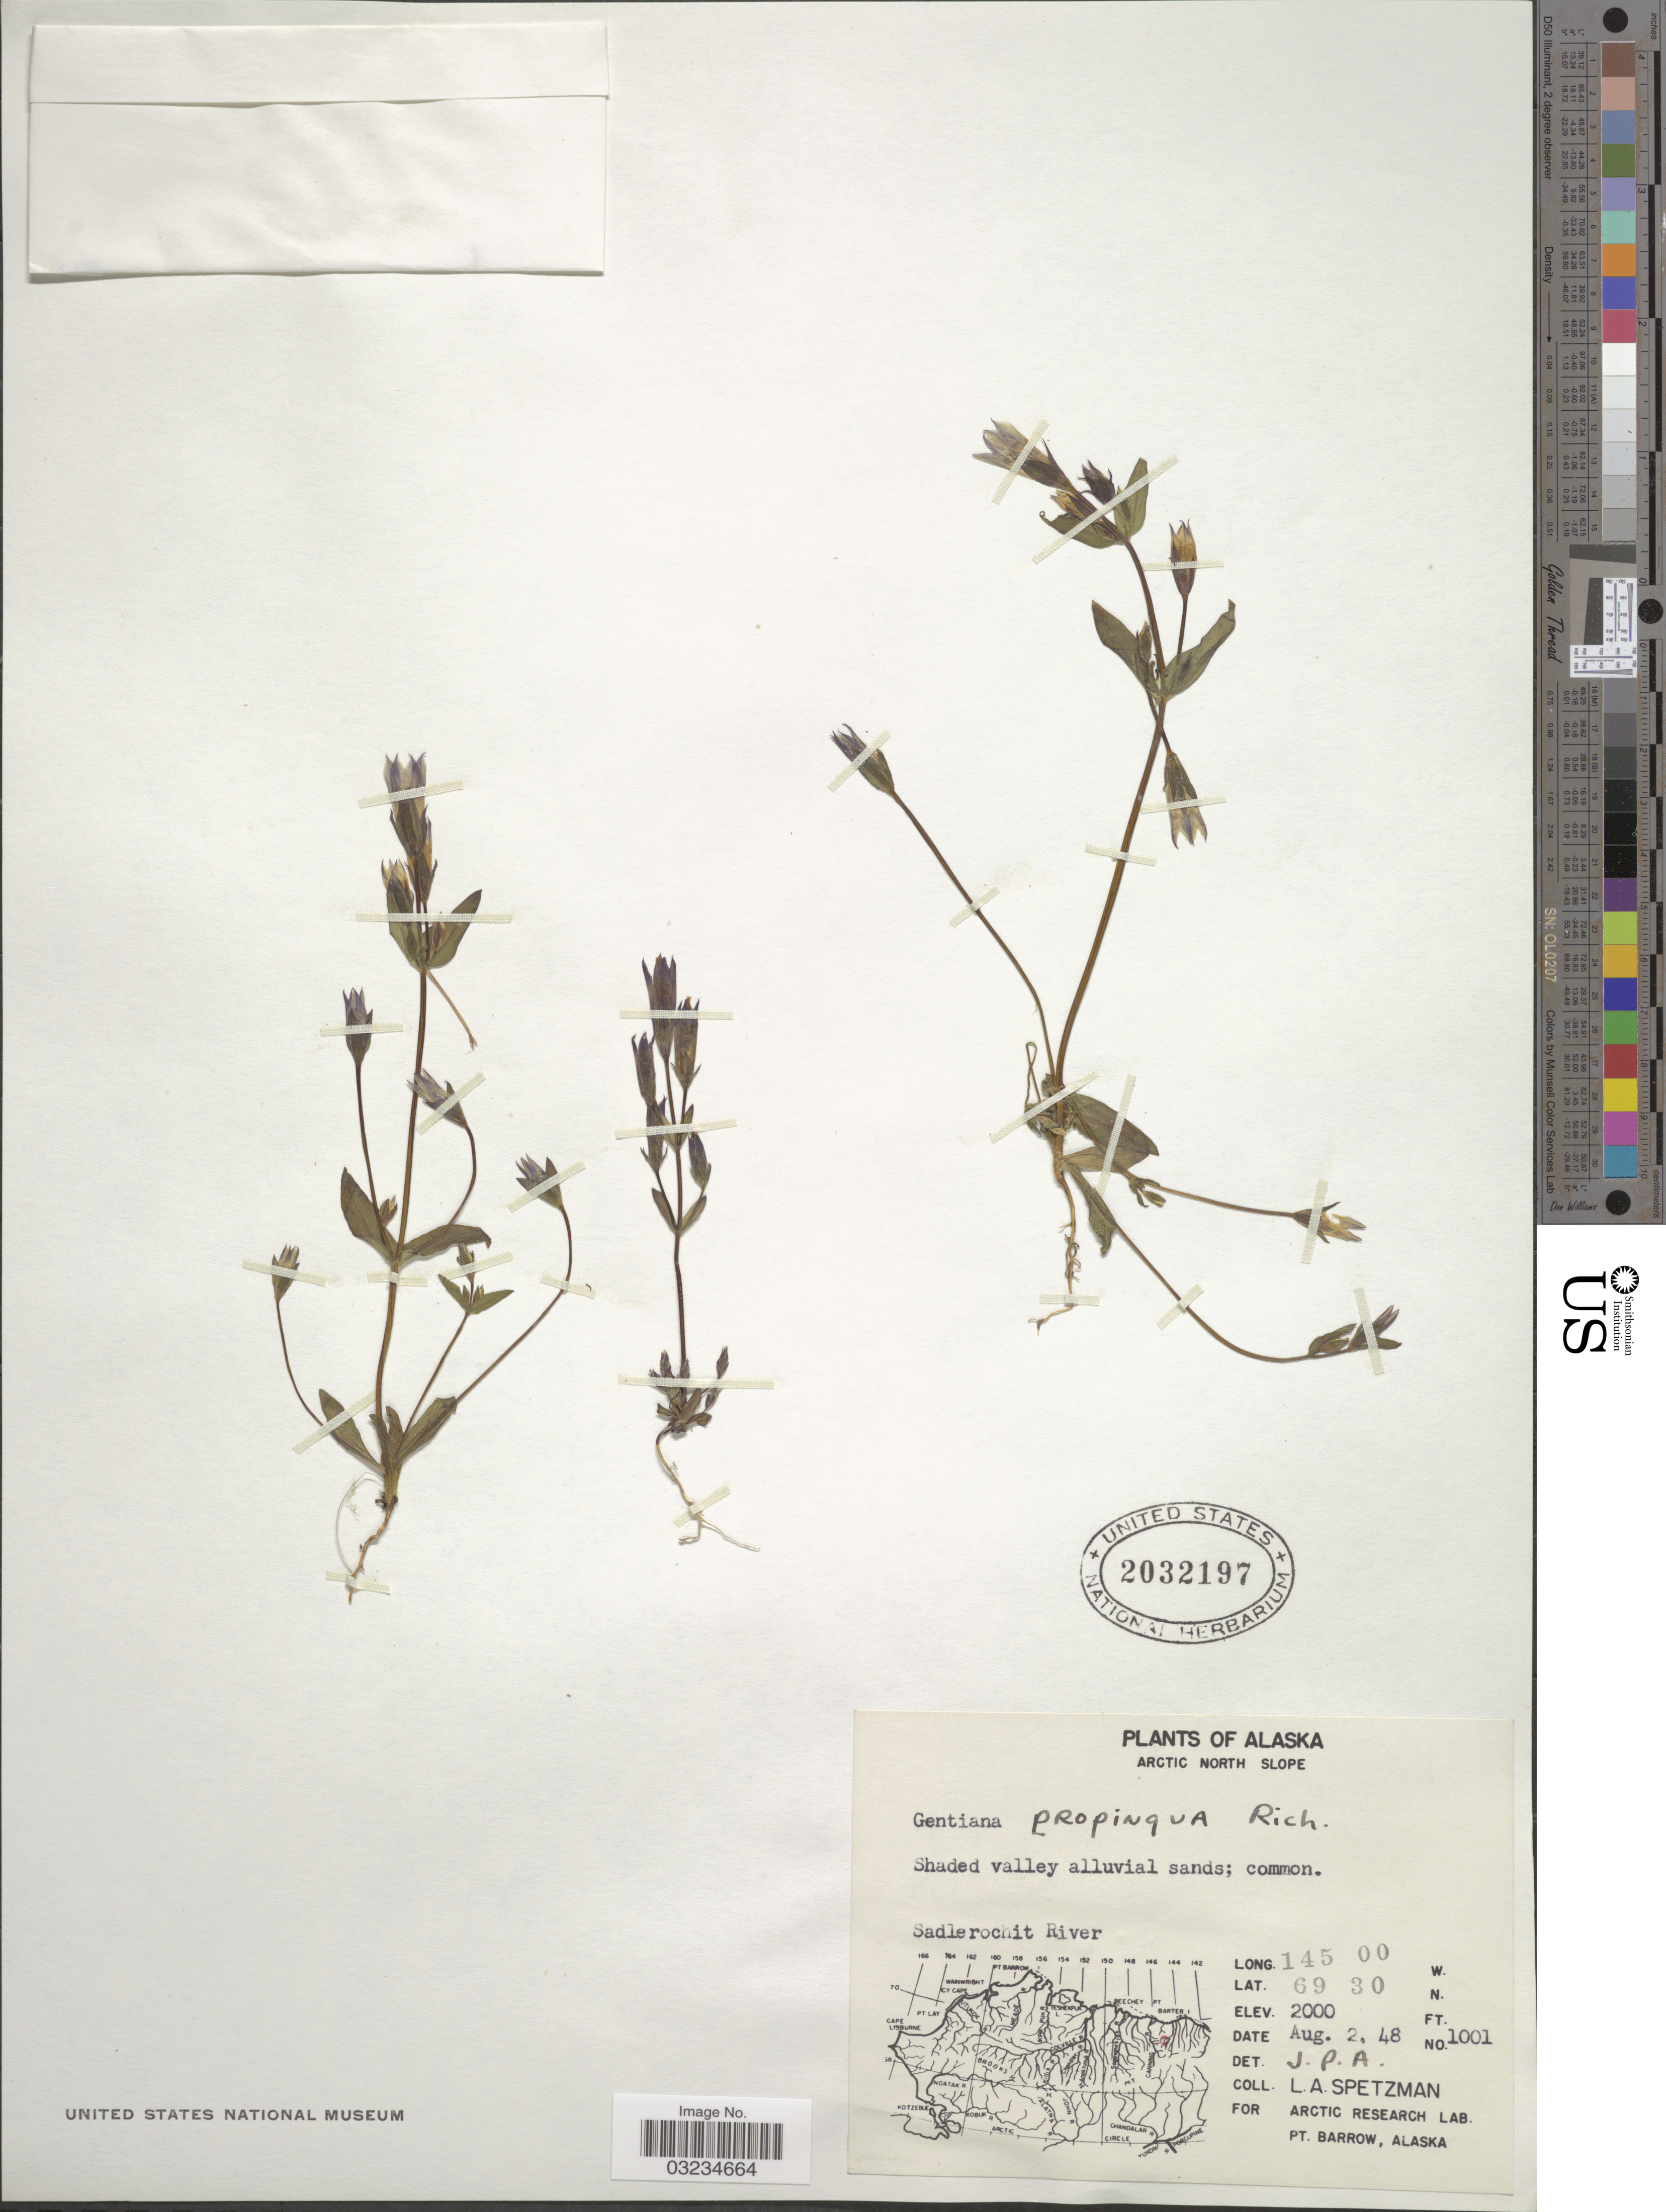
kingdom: Plantae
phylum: Tracheophyta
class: Magnoliopsida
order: Gentianales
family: Gentianaceae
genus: Gentiana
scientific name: Gentiana propinqua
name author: Richards.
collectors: L. Spetzman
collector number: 1001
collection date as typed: Transcribed d/m/y: 2/8/48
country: United States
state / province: Alaska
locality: Arctic North Slope. Sadlerochit River.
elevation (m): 610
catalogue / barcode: US 2032197